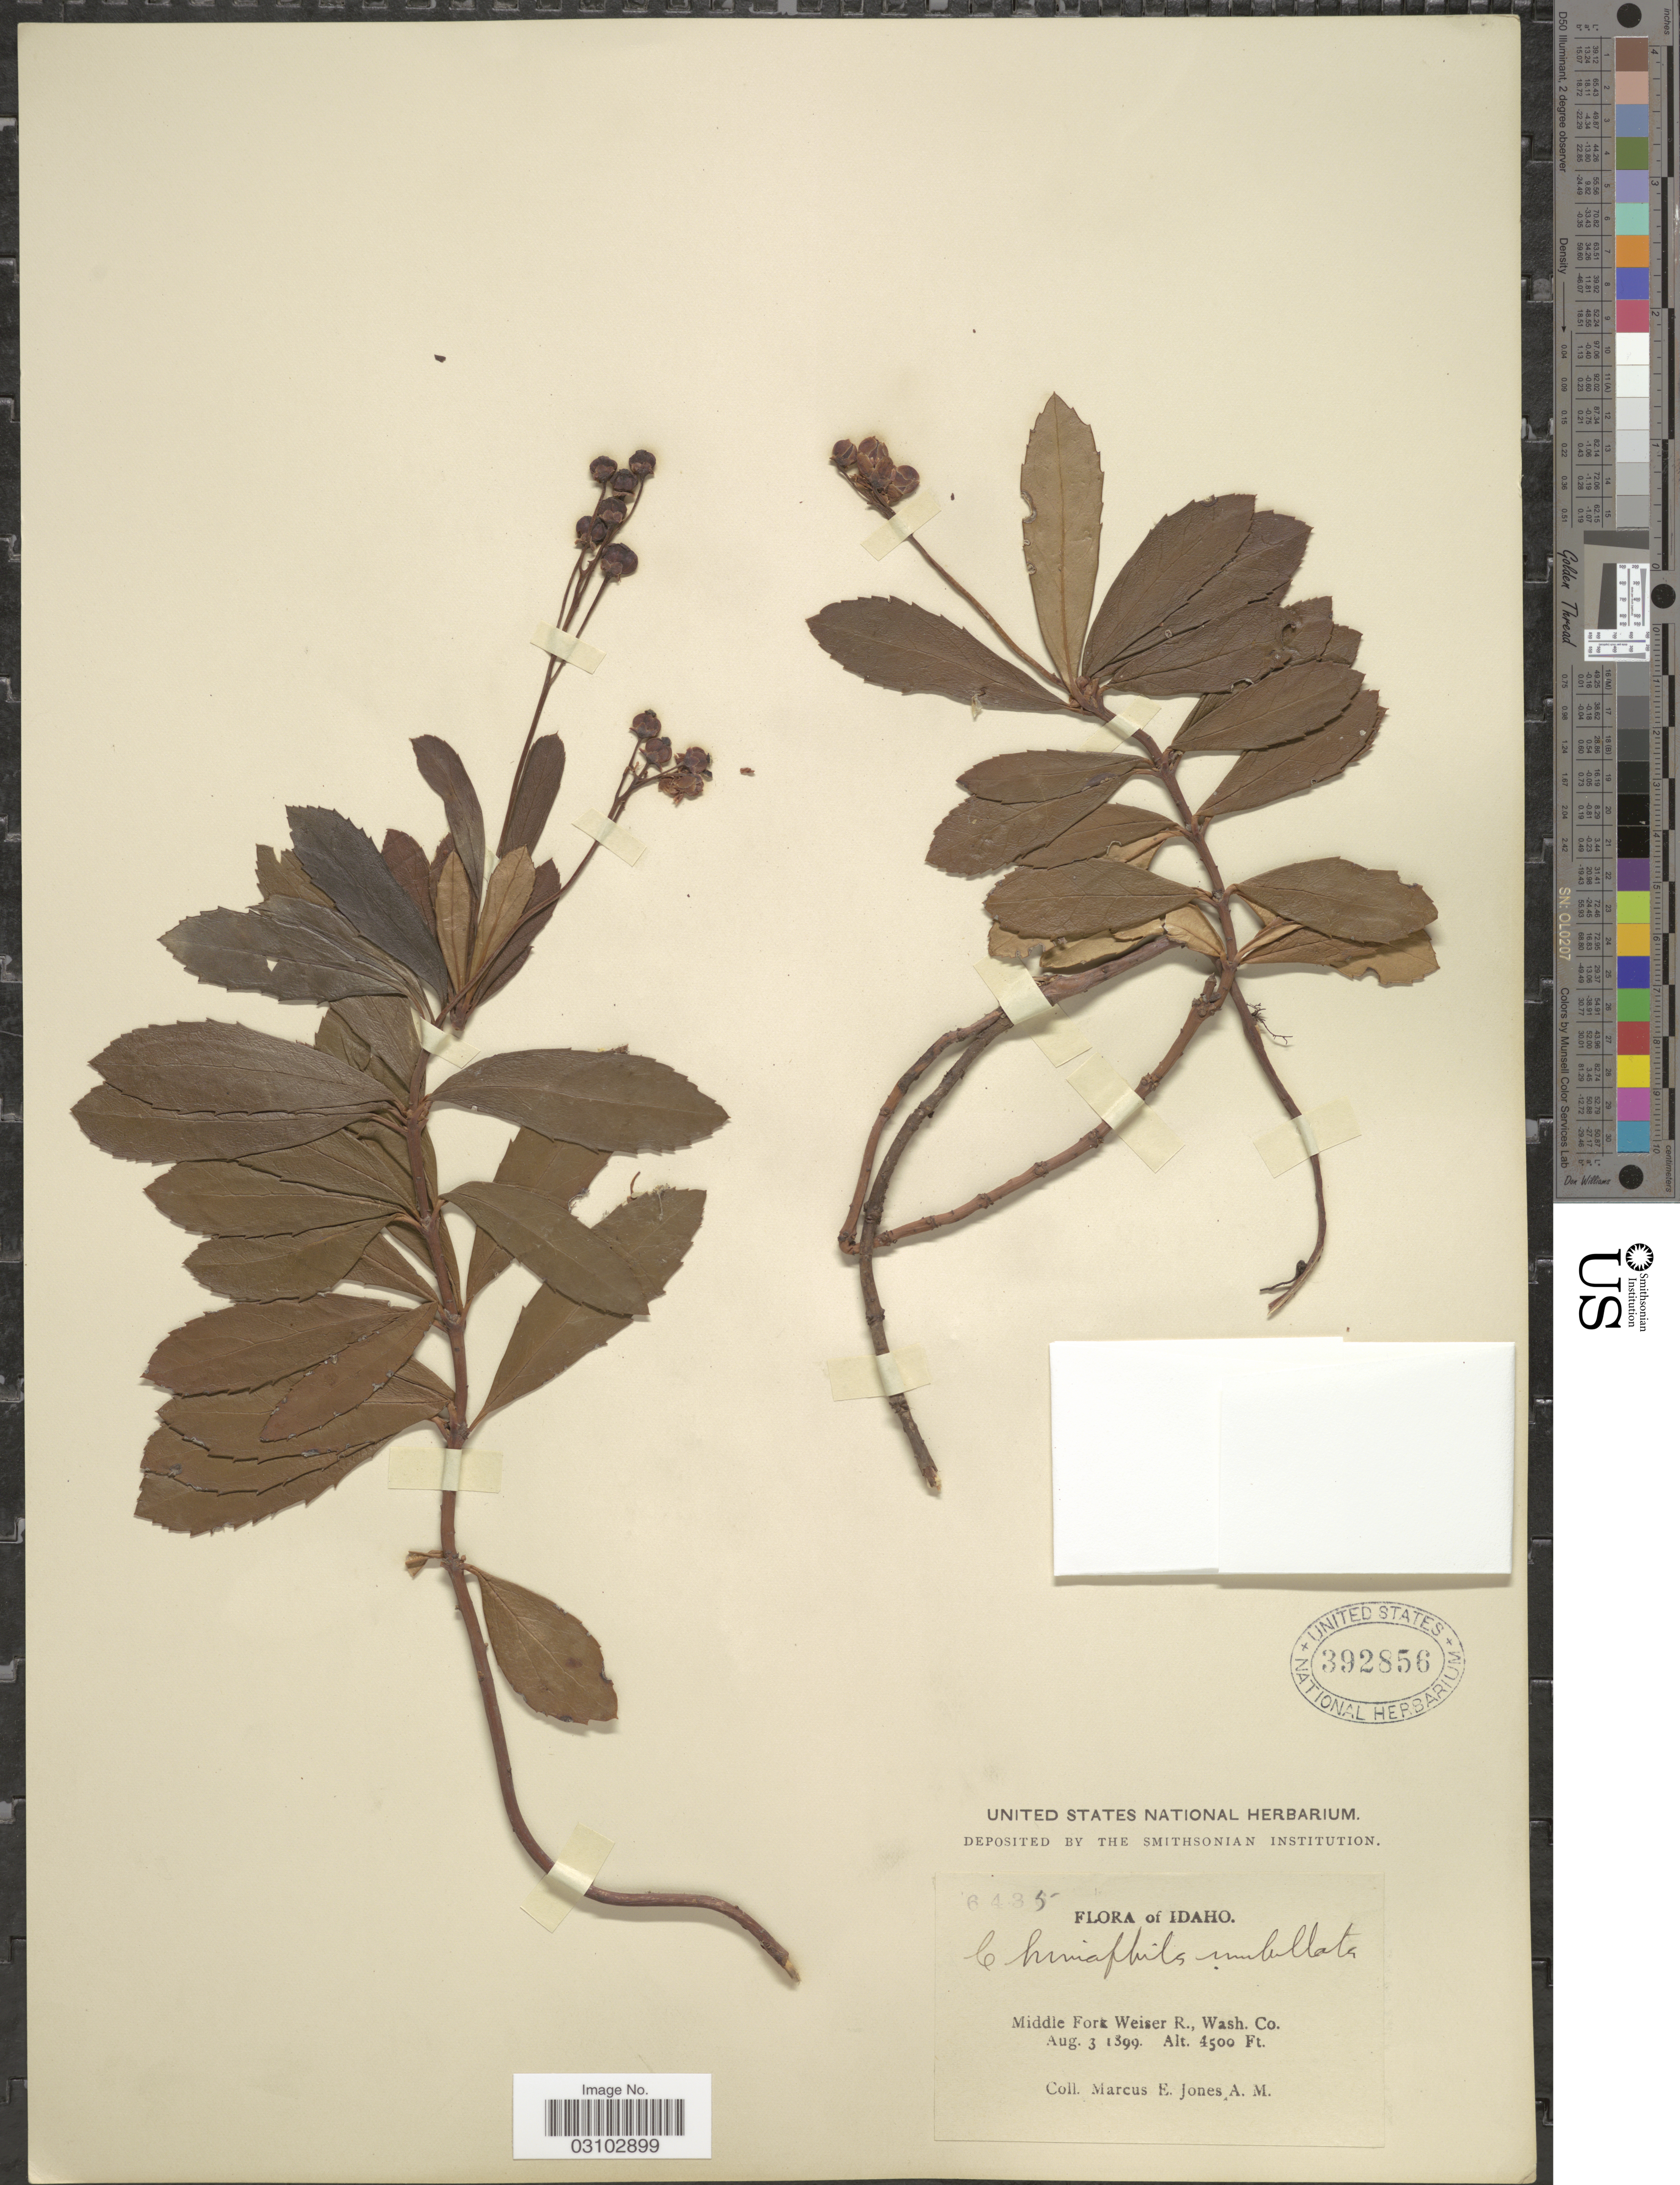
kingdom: Plantae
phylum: Tracheophyta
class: Magnoliopsida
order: Ericales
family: Ericaceae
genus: Chimaphila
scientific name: Chimaphila umbellata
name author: (L.) W.P.C. Barton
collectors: M. E. Jones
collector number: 6435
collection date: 1899-08-03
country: United States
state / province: Idaho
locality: Middle Fork Weisier R., Wash. Co.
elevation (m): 1372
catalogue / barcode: US 392856